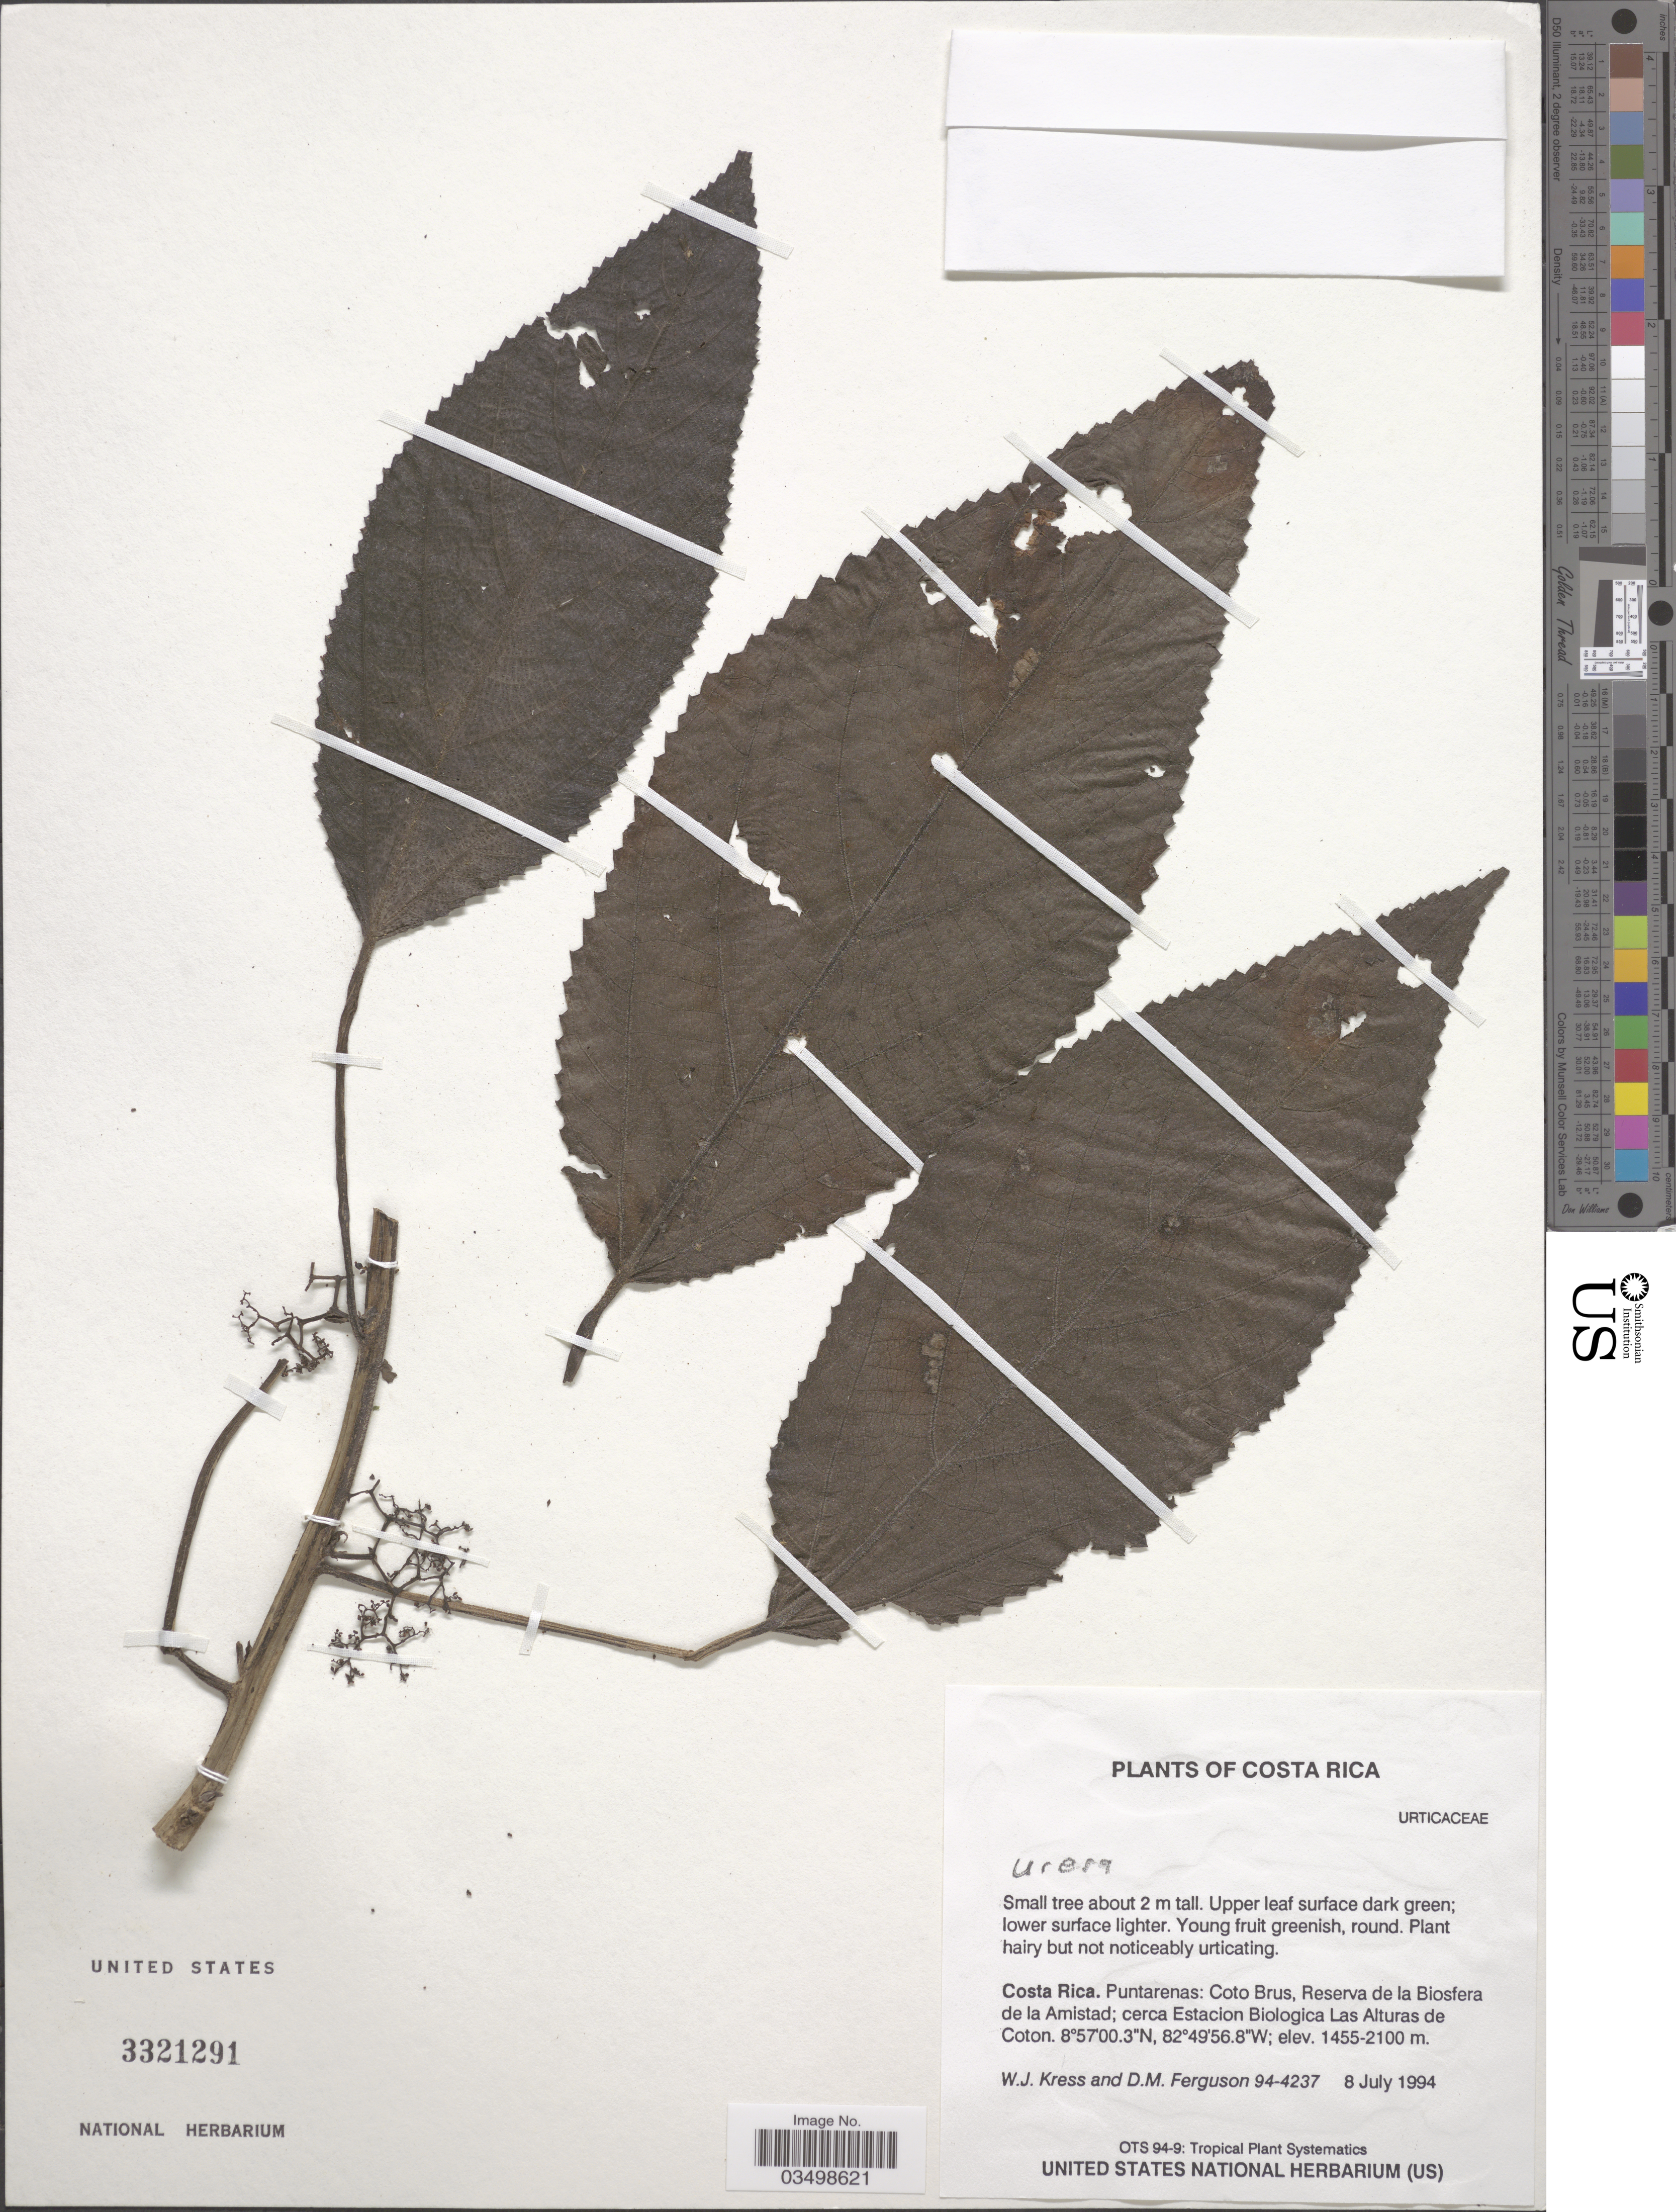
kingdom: Plantae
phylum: Tracheophyta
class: Magnoliopsida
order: Rosales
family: Urticaceae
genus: Urera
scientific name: Urera sp.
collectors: W. J. Kress & D. M. Ferguson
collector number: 94-4237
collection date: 1994-07-08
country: Costa Rica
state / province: Puntarenas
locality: Coto Brus, Reserva de la Biosfera de la Amistad; cerca Estacion Biologica Las Alturas de Coton.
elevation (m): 1455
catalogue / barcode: US 3321291